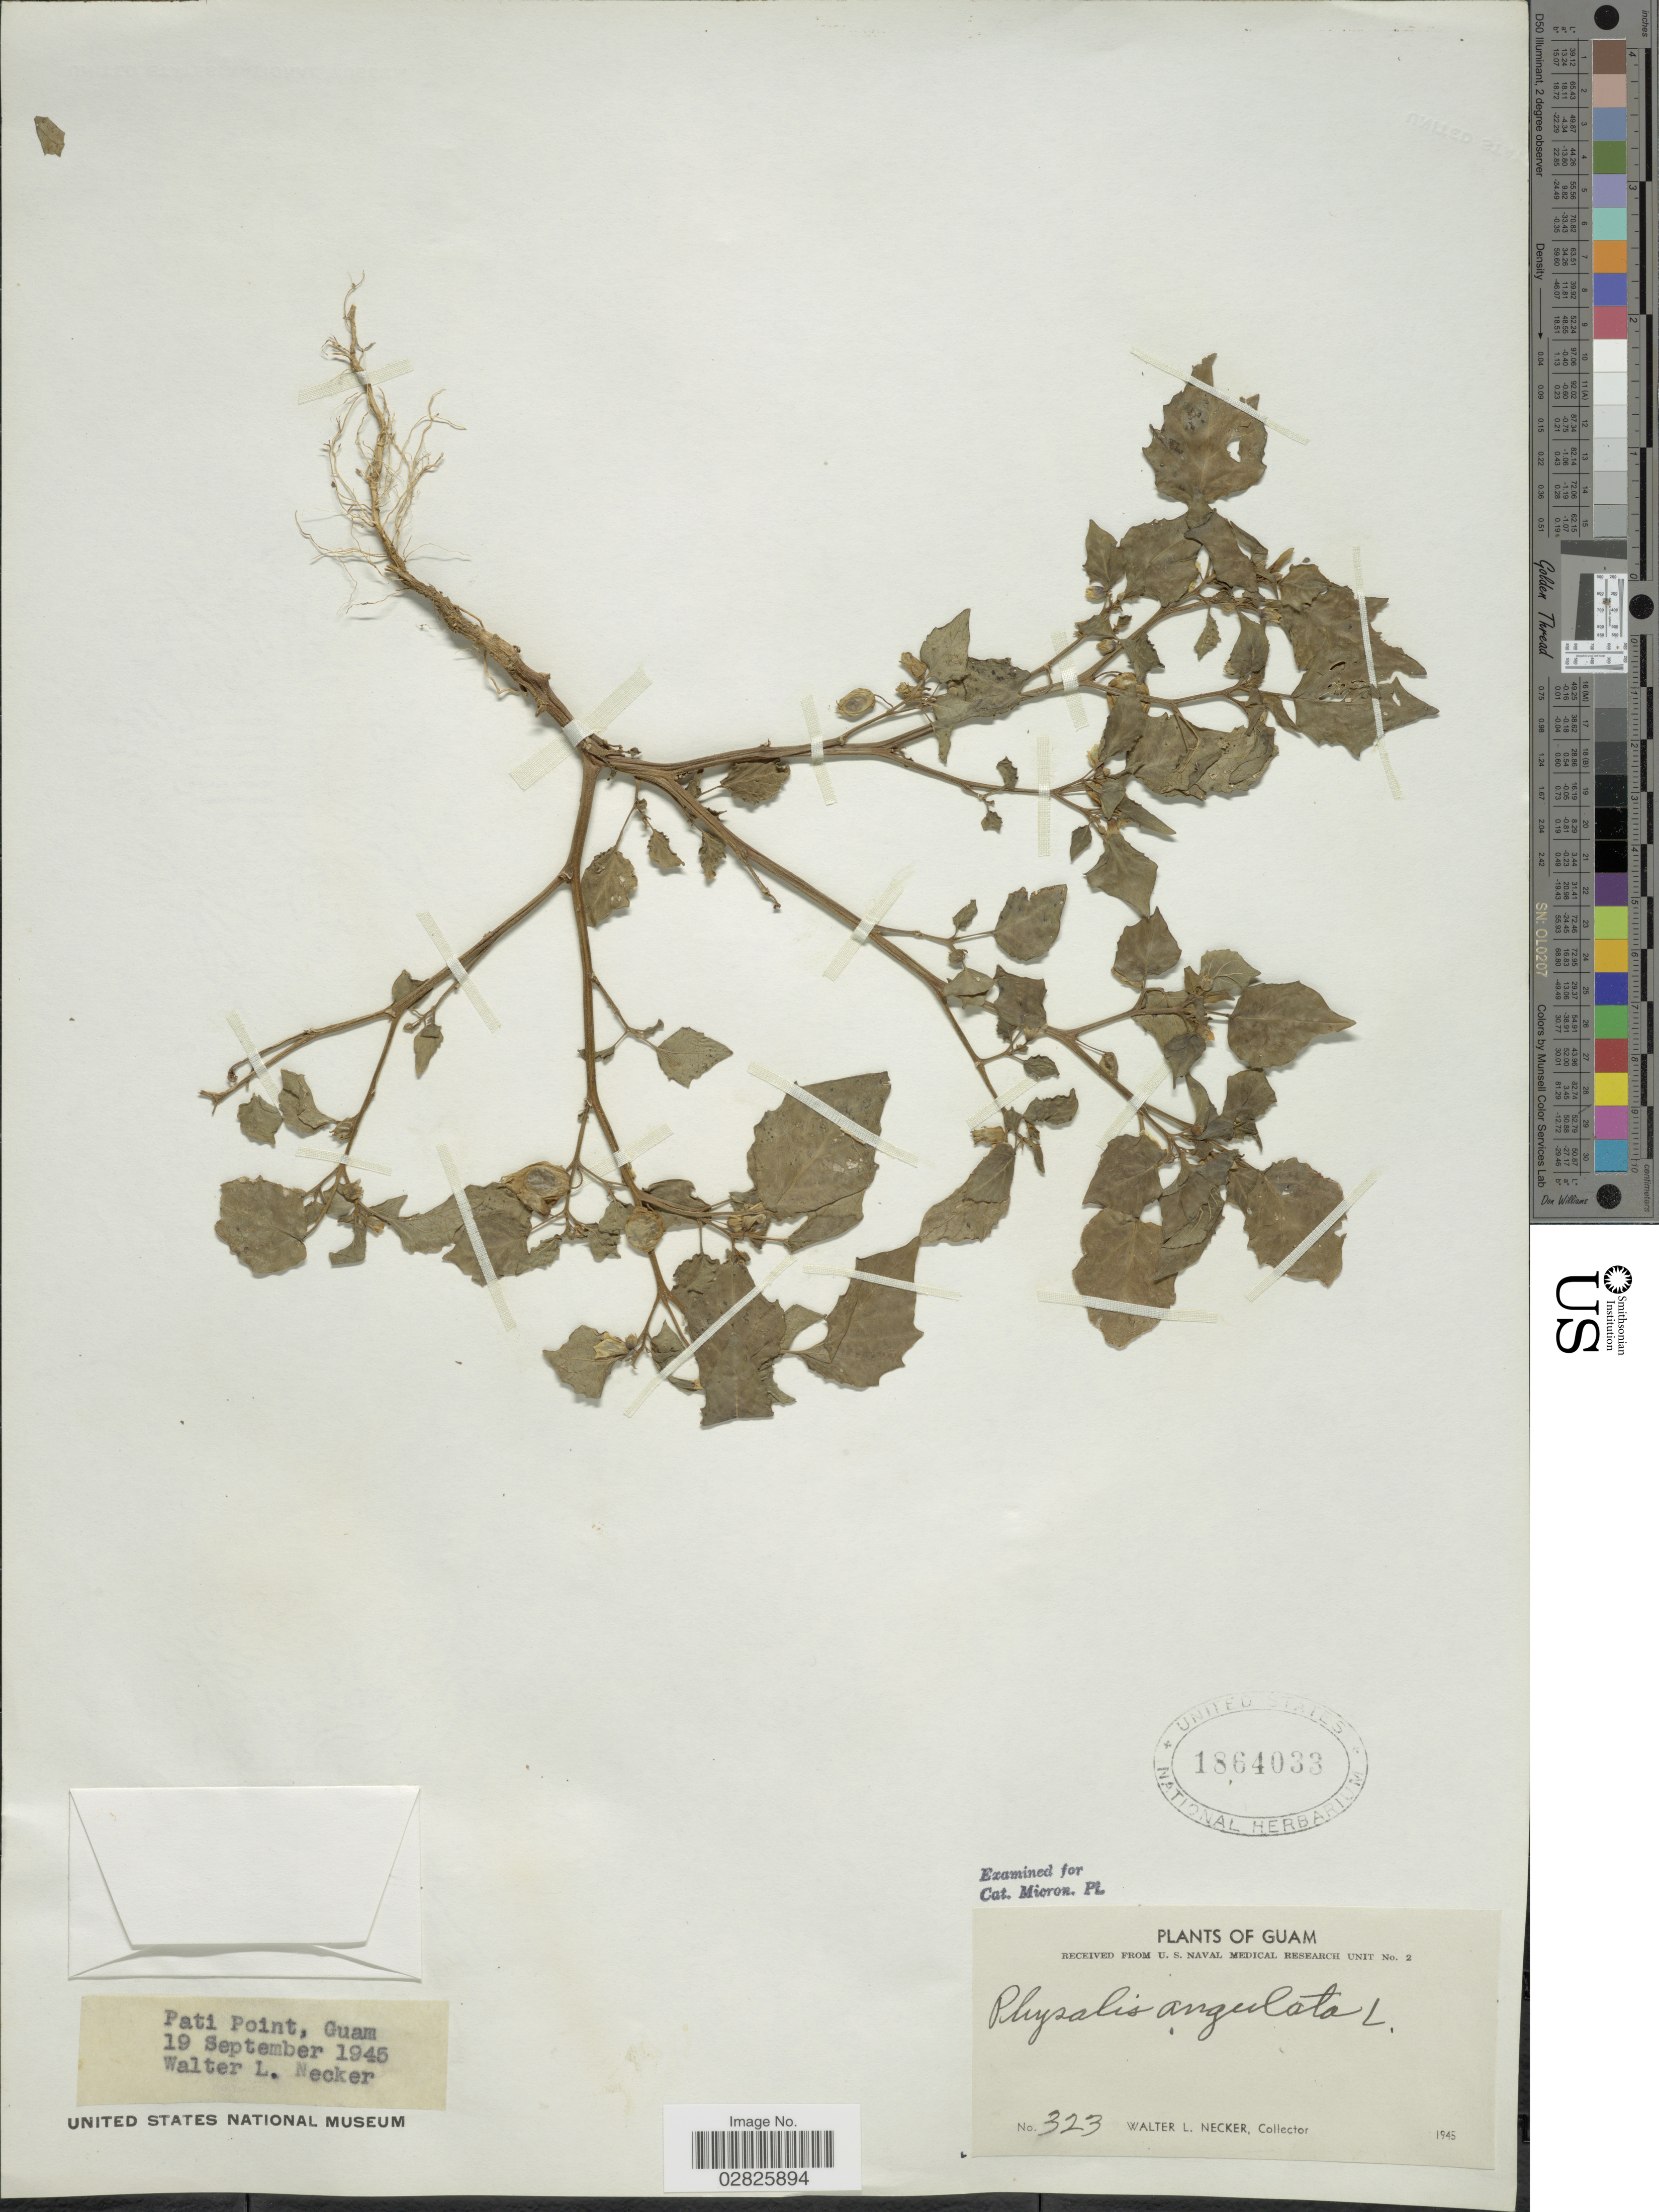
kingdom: Plantae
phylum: Tracheophyta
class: Magnoliopsida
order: Solanales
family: Solanaceae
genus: Physalis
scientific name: Physalis angulata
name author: L.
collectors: W. L. Necker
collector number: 323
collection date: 1945-09-19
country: Guam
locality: Pati Point.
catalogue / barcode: US 1864033